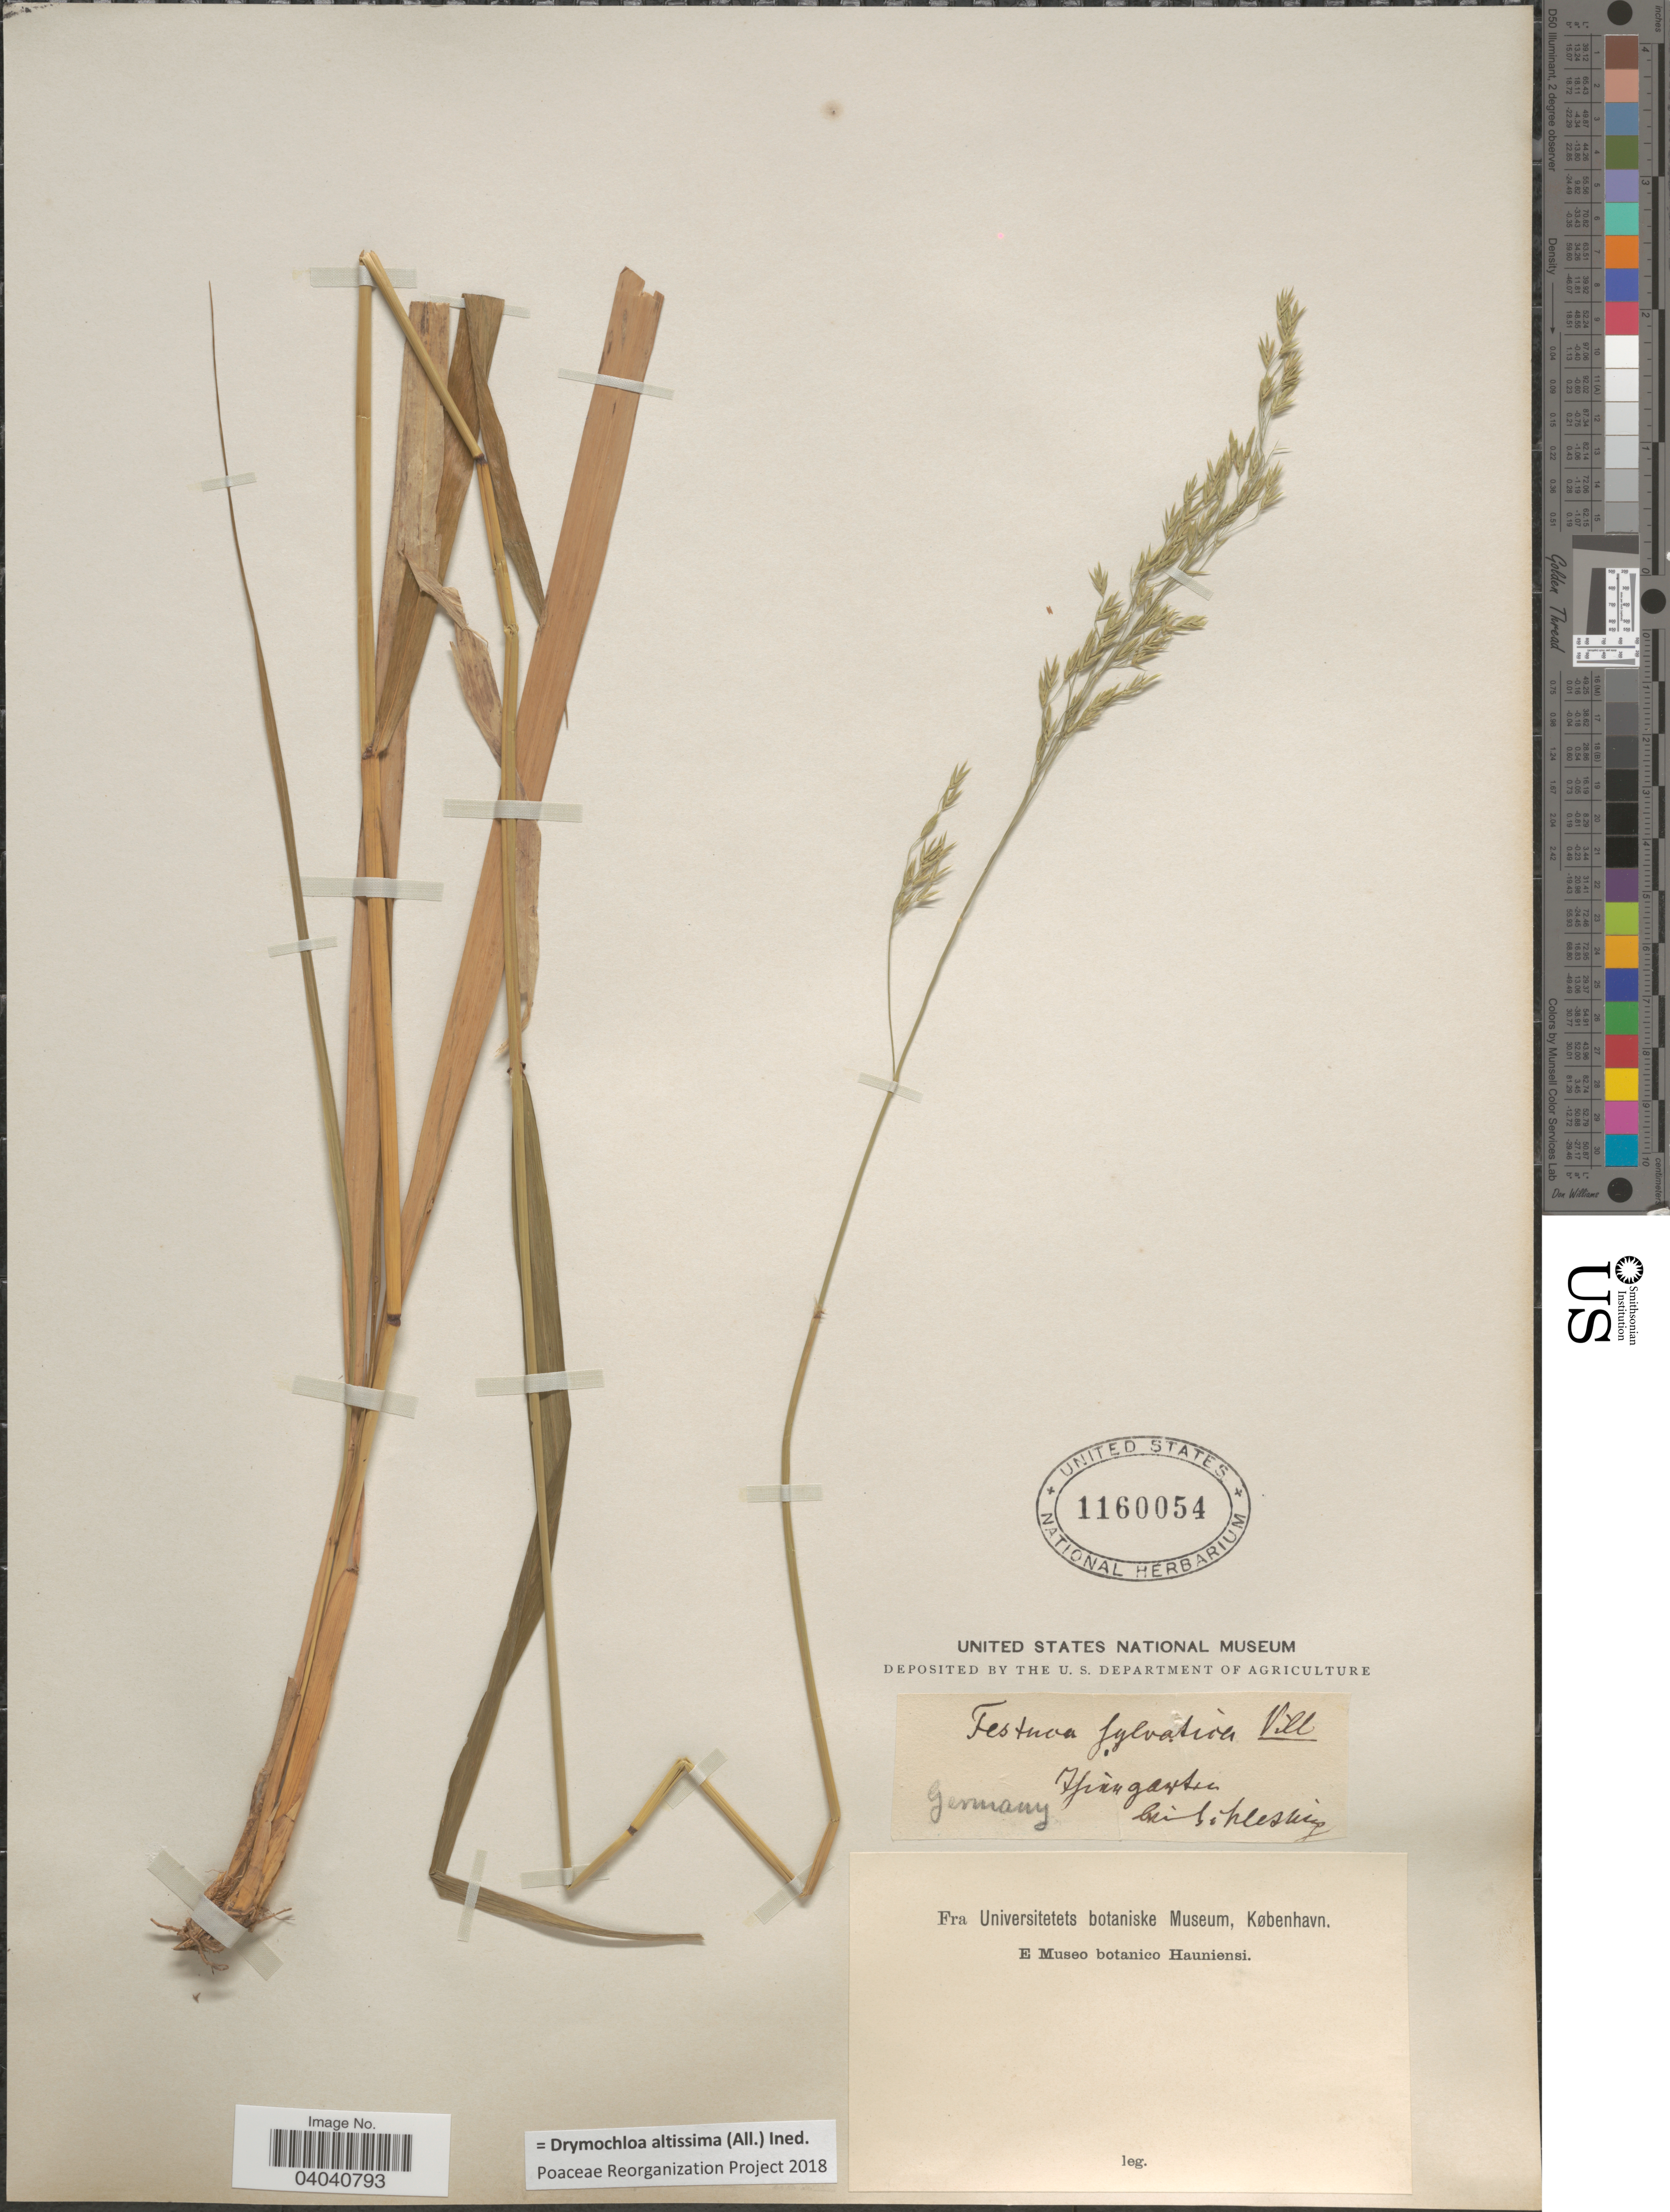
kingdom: Plantae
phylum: Tracheophyta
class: Liliopsida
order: Poales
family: Poaceae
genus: Drymochloa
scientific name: Drymochloa altissima (All.) ined.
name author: (All.)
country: Germany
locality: Ifinngarten bei S. Leesking. [interpreted]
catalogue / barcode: US 1160054